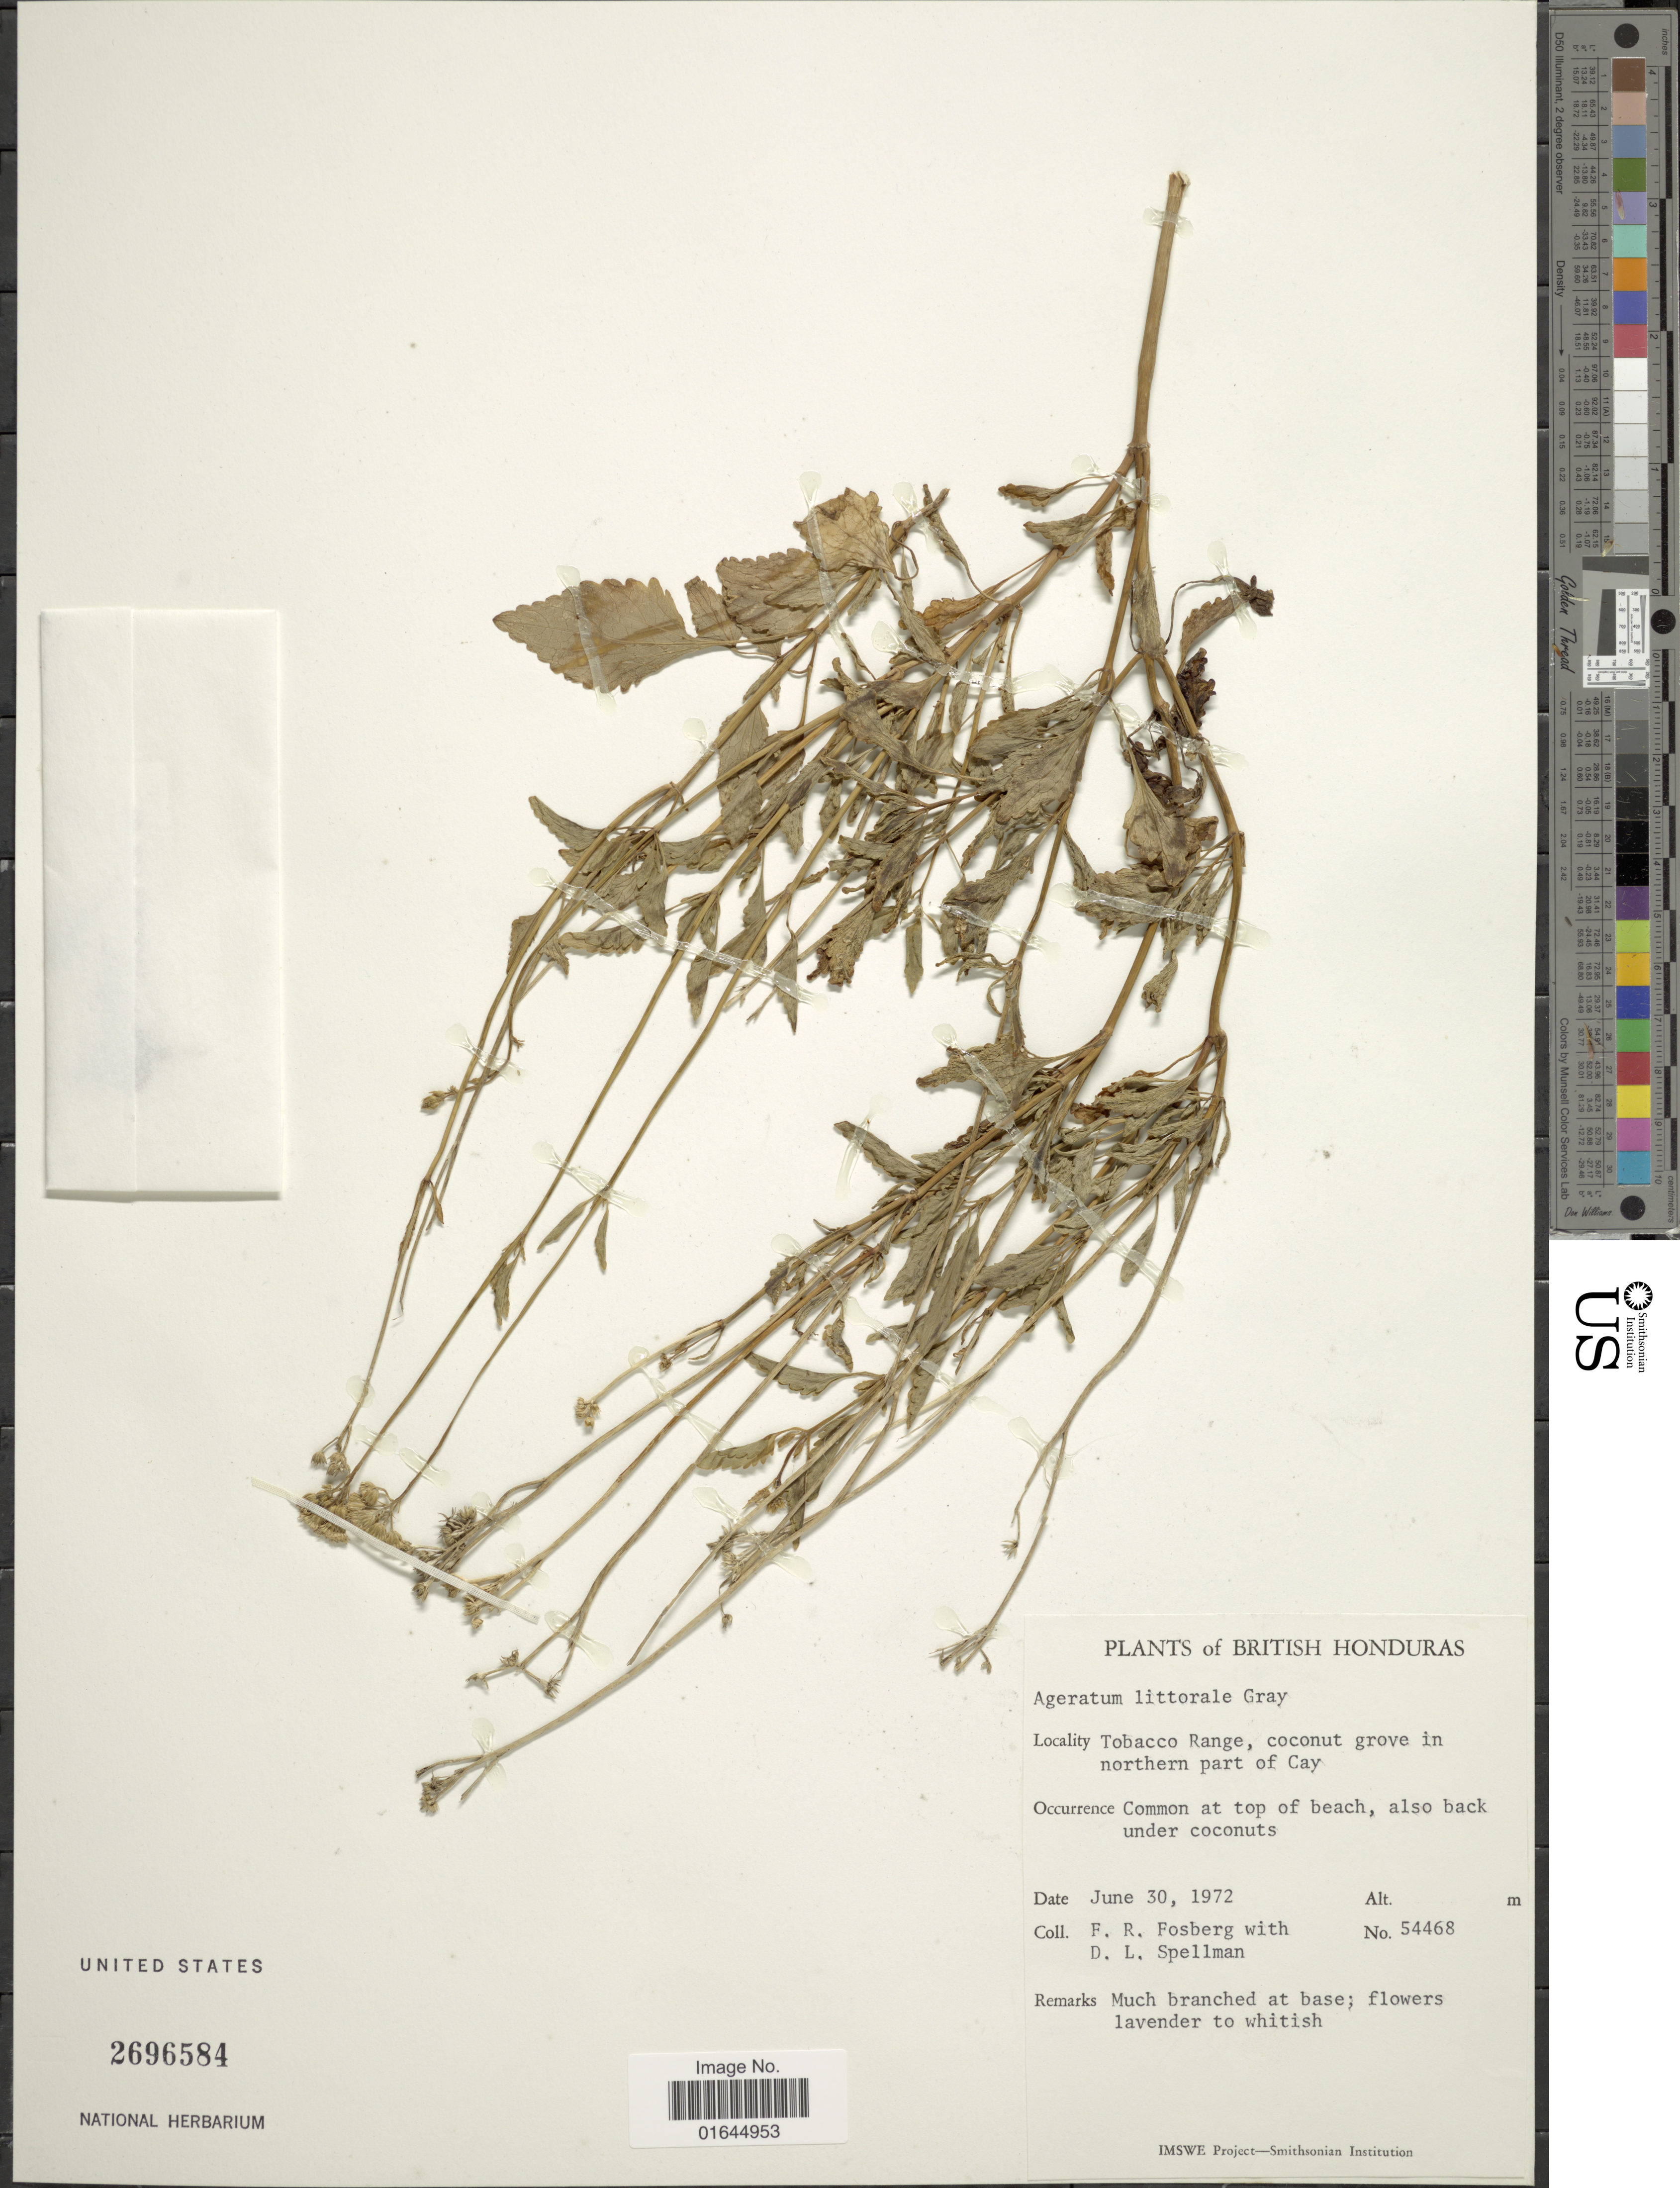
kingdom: Plantae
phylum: Tracheophyta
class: Magnoliopsida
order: Asterales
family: Asteraceae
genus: Ageratum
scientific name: Ageratum littorale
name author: A. Gray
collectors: F. R. Fosberg & D. L. Spellman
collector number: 54468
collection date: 1972-06-30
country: Belize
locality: British Honduras, Tobacco Range, coconut grove in northern part of Cay.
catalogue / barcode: US 2696584